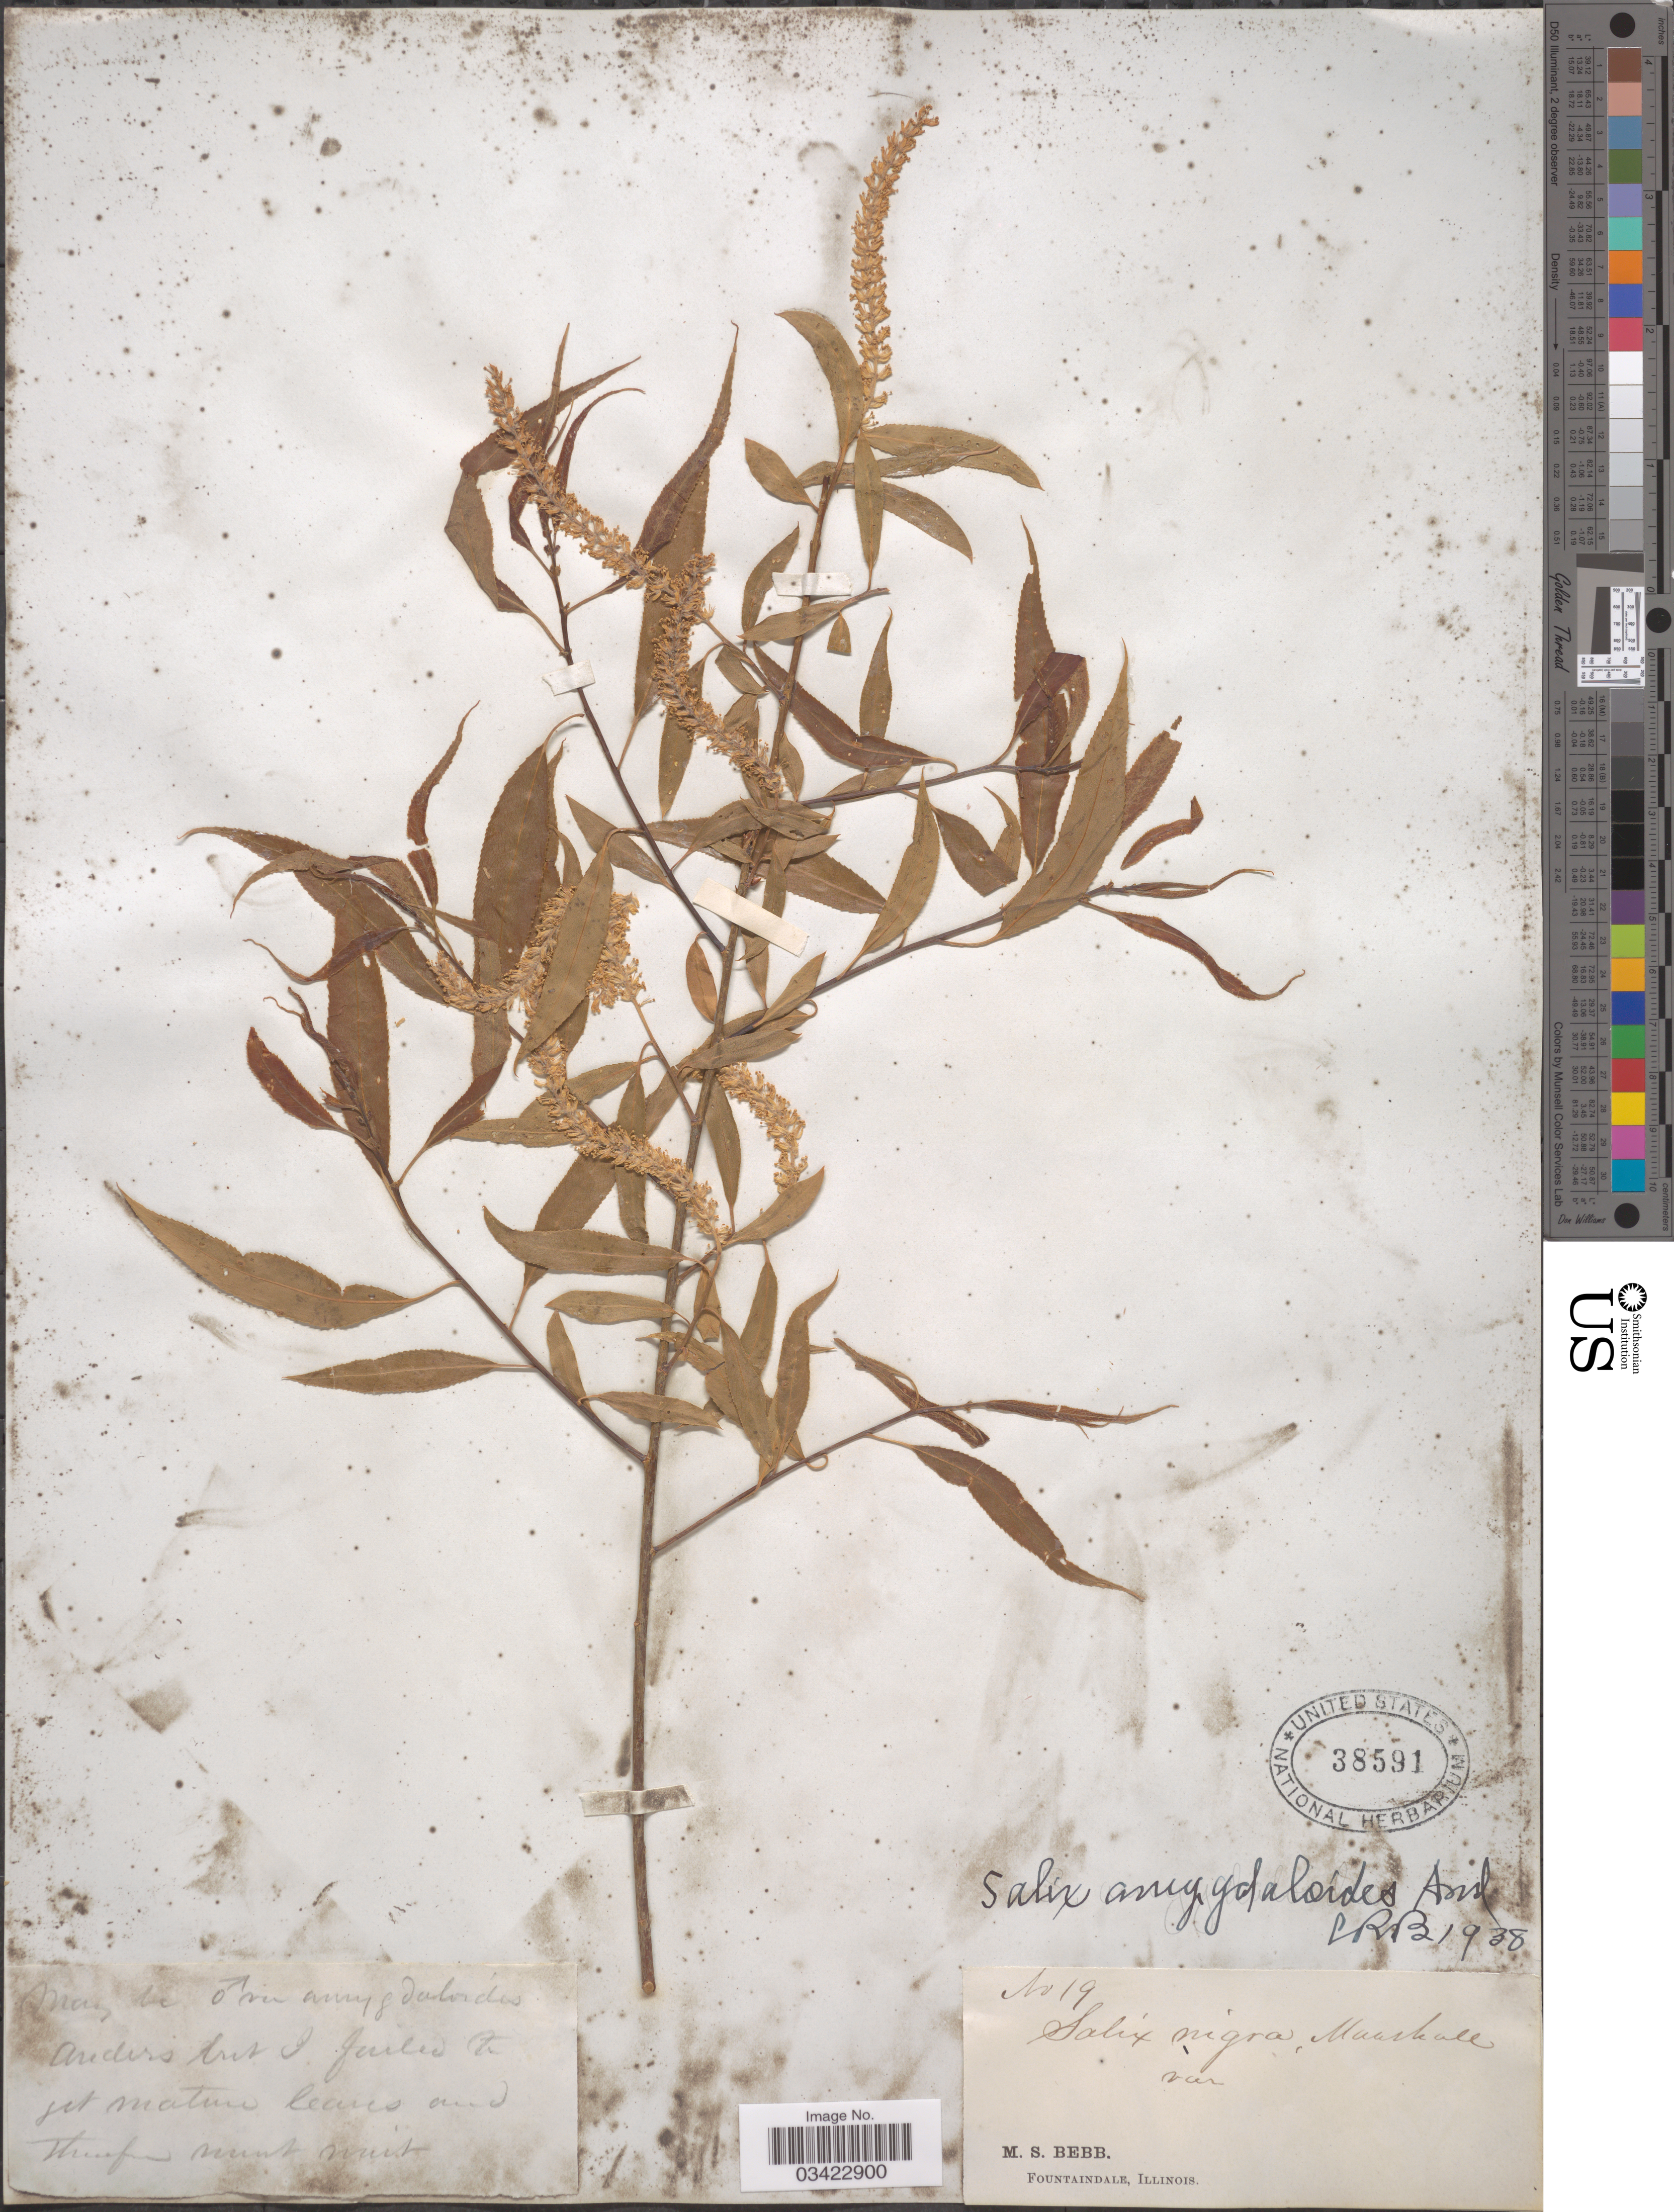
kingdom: Plantae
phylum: Tracheophyta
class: Magnoliopsida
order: Malpighiales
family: Salicaceae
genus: Salix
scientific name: Salix amygdaloides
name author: Andersson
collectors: M. Bebb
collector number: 19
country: United States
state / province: Illinois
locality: Fountaindale.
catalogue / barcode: US 38591